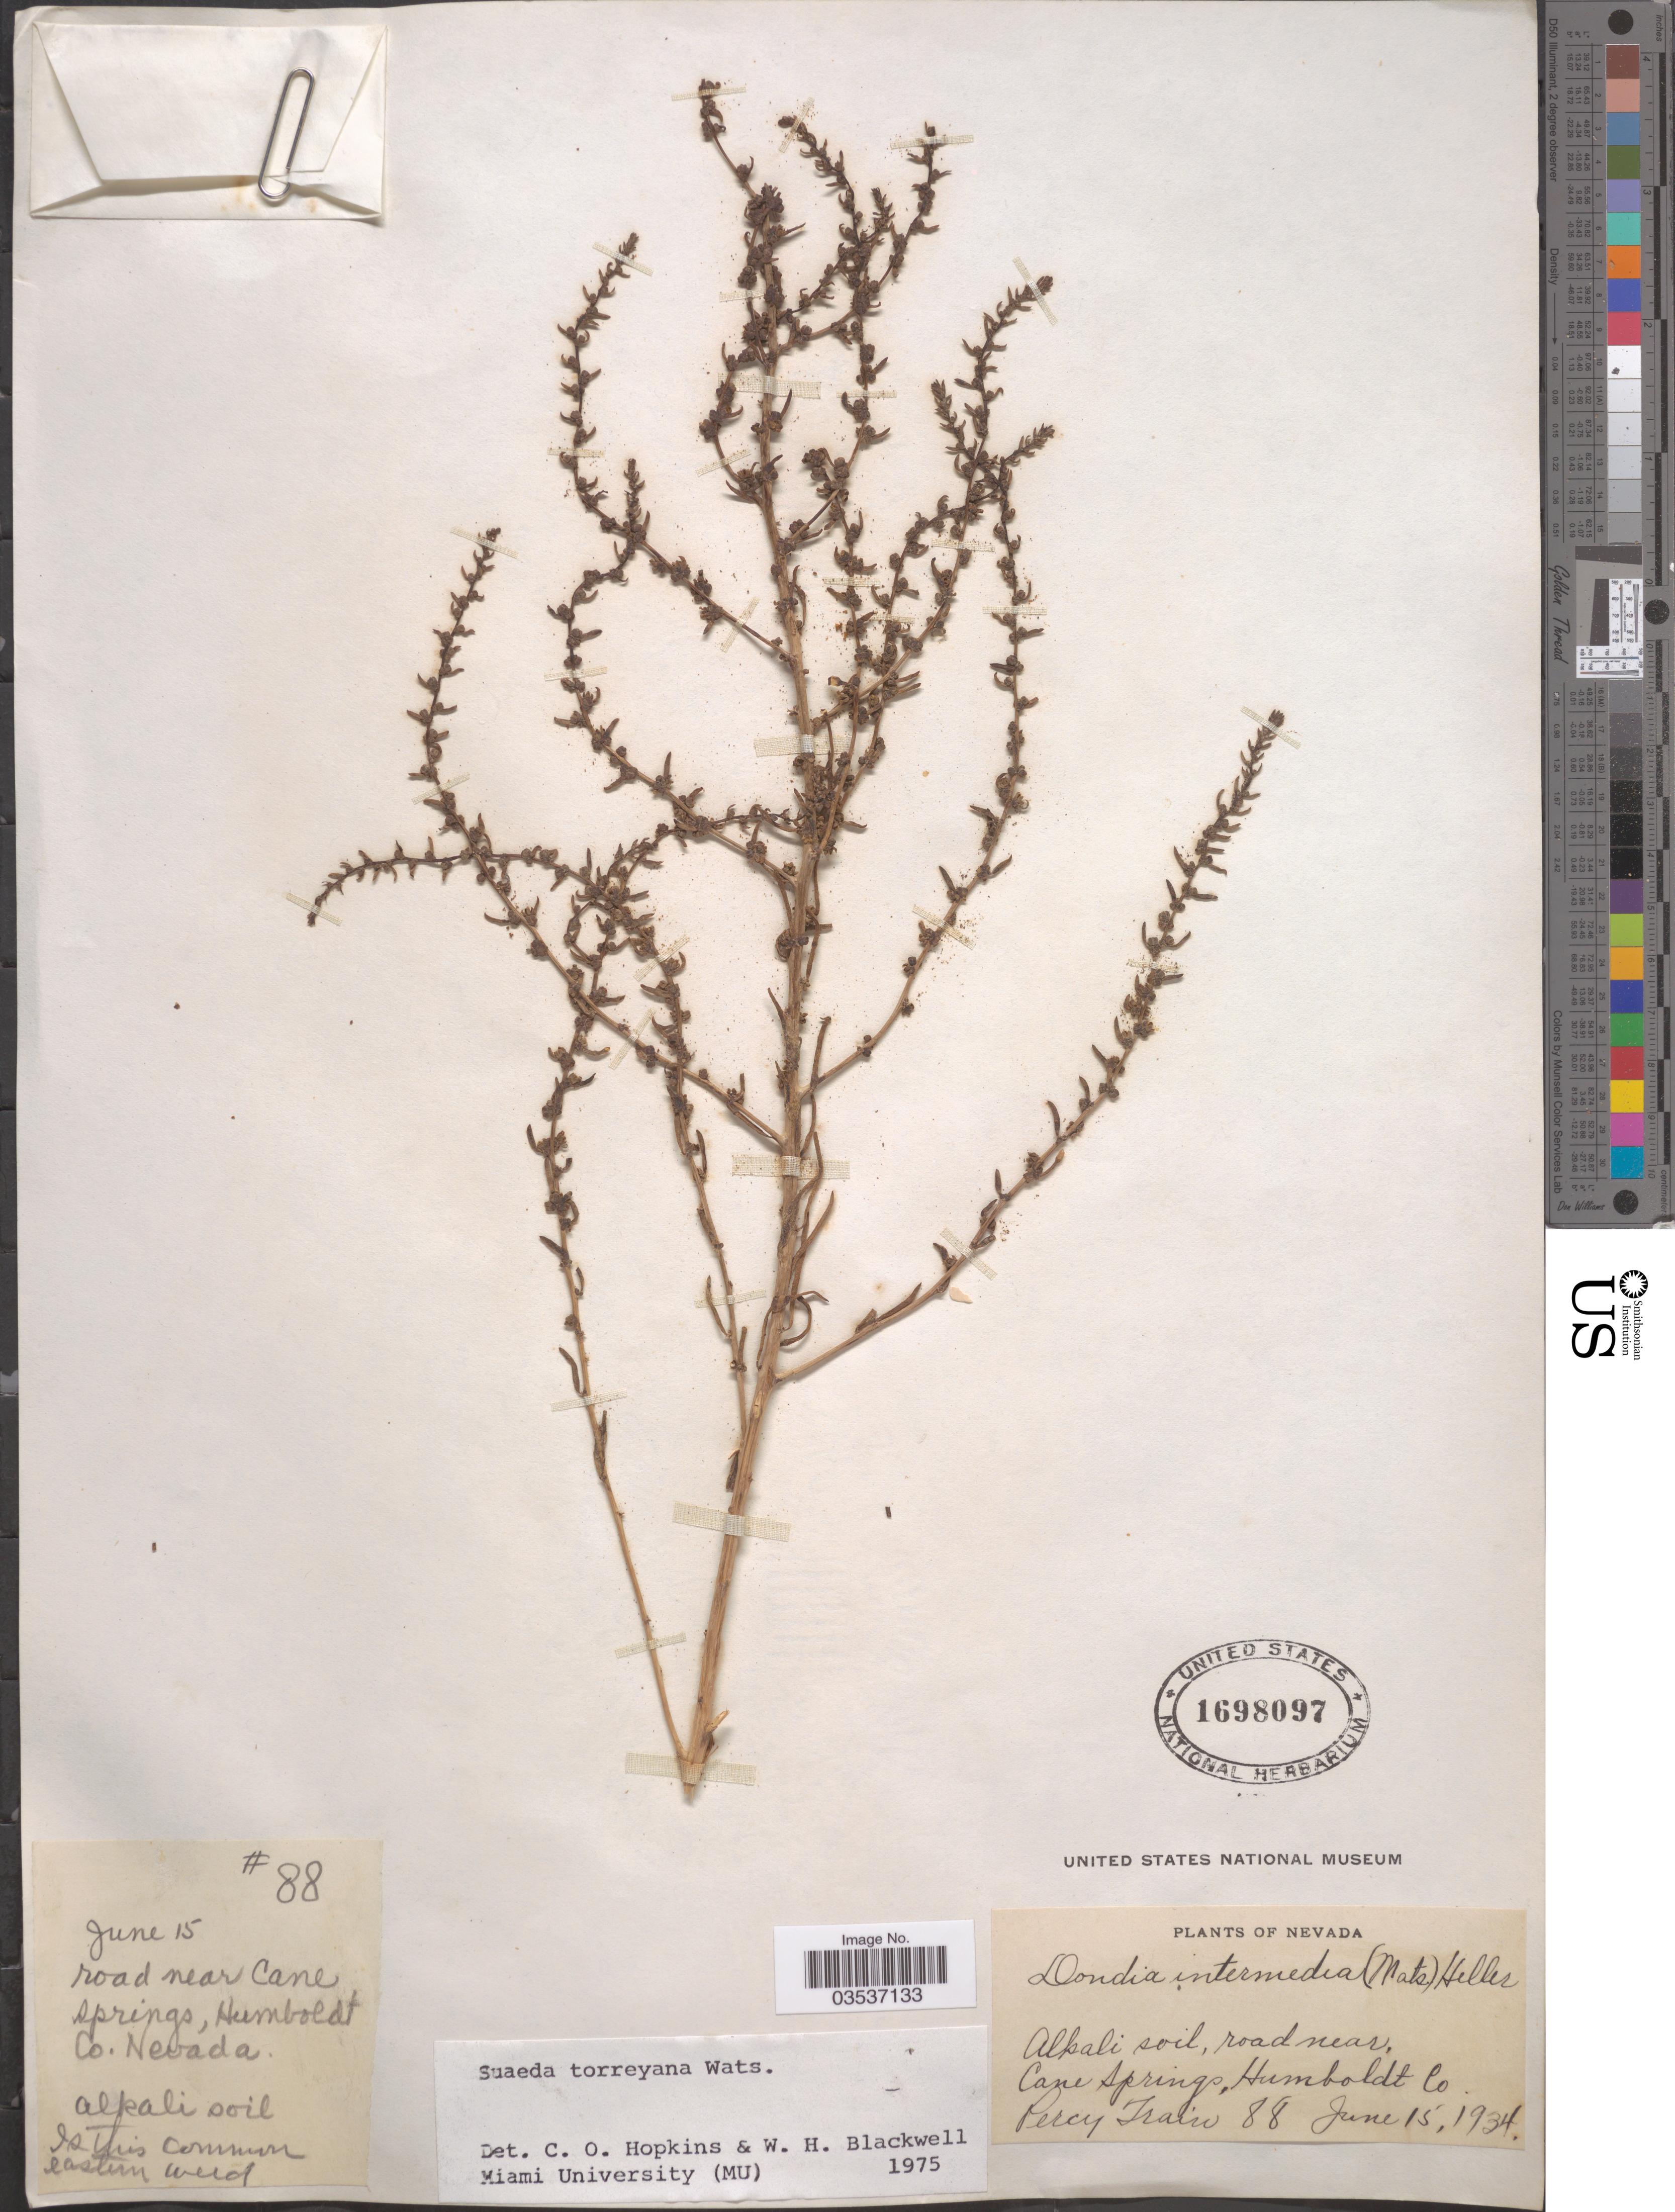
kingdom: Plantae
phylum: Tracheophyta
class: Magnoliopsida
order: Caryophyllales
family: Amaranthaceae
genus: Suaeda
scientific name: Suaeda torreyana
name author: S. Watson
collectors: P. Train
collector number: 88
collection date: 1934-06-15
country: United States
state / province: Nevada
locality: Road near, Cane Springs, Humboldt Co.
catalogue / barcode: US 1698097